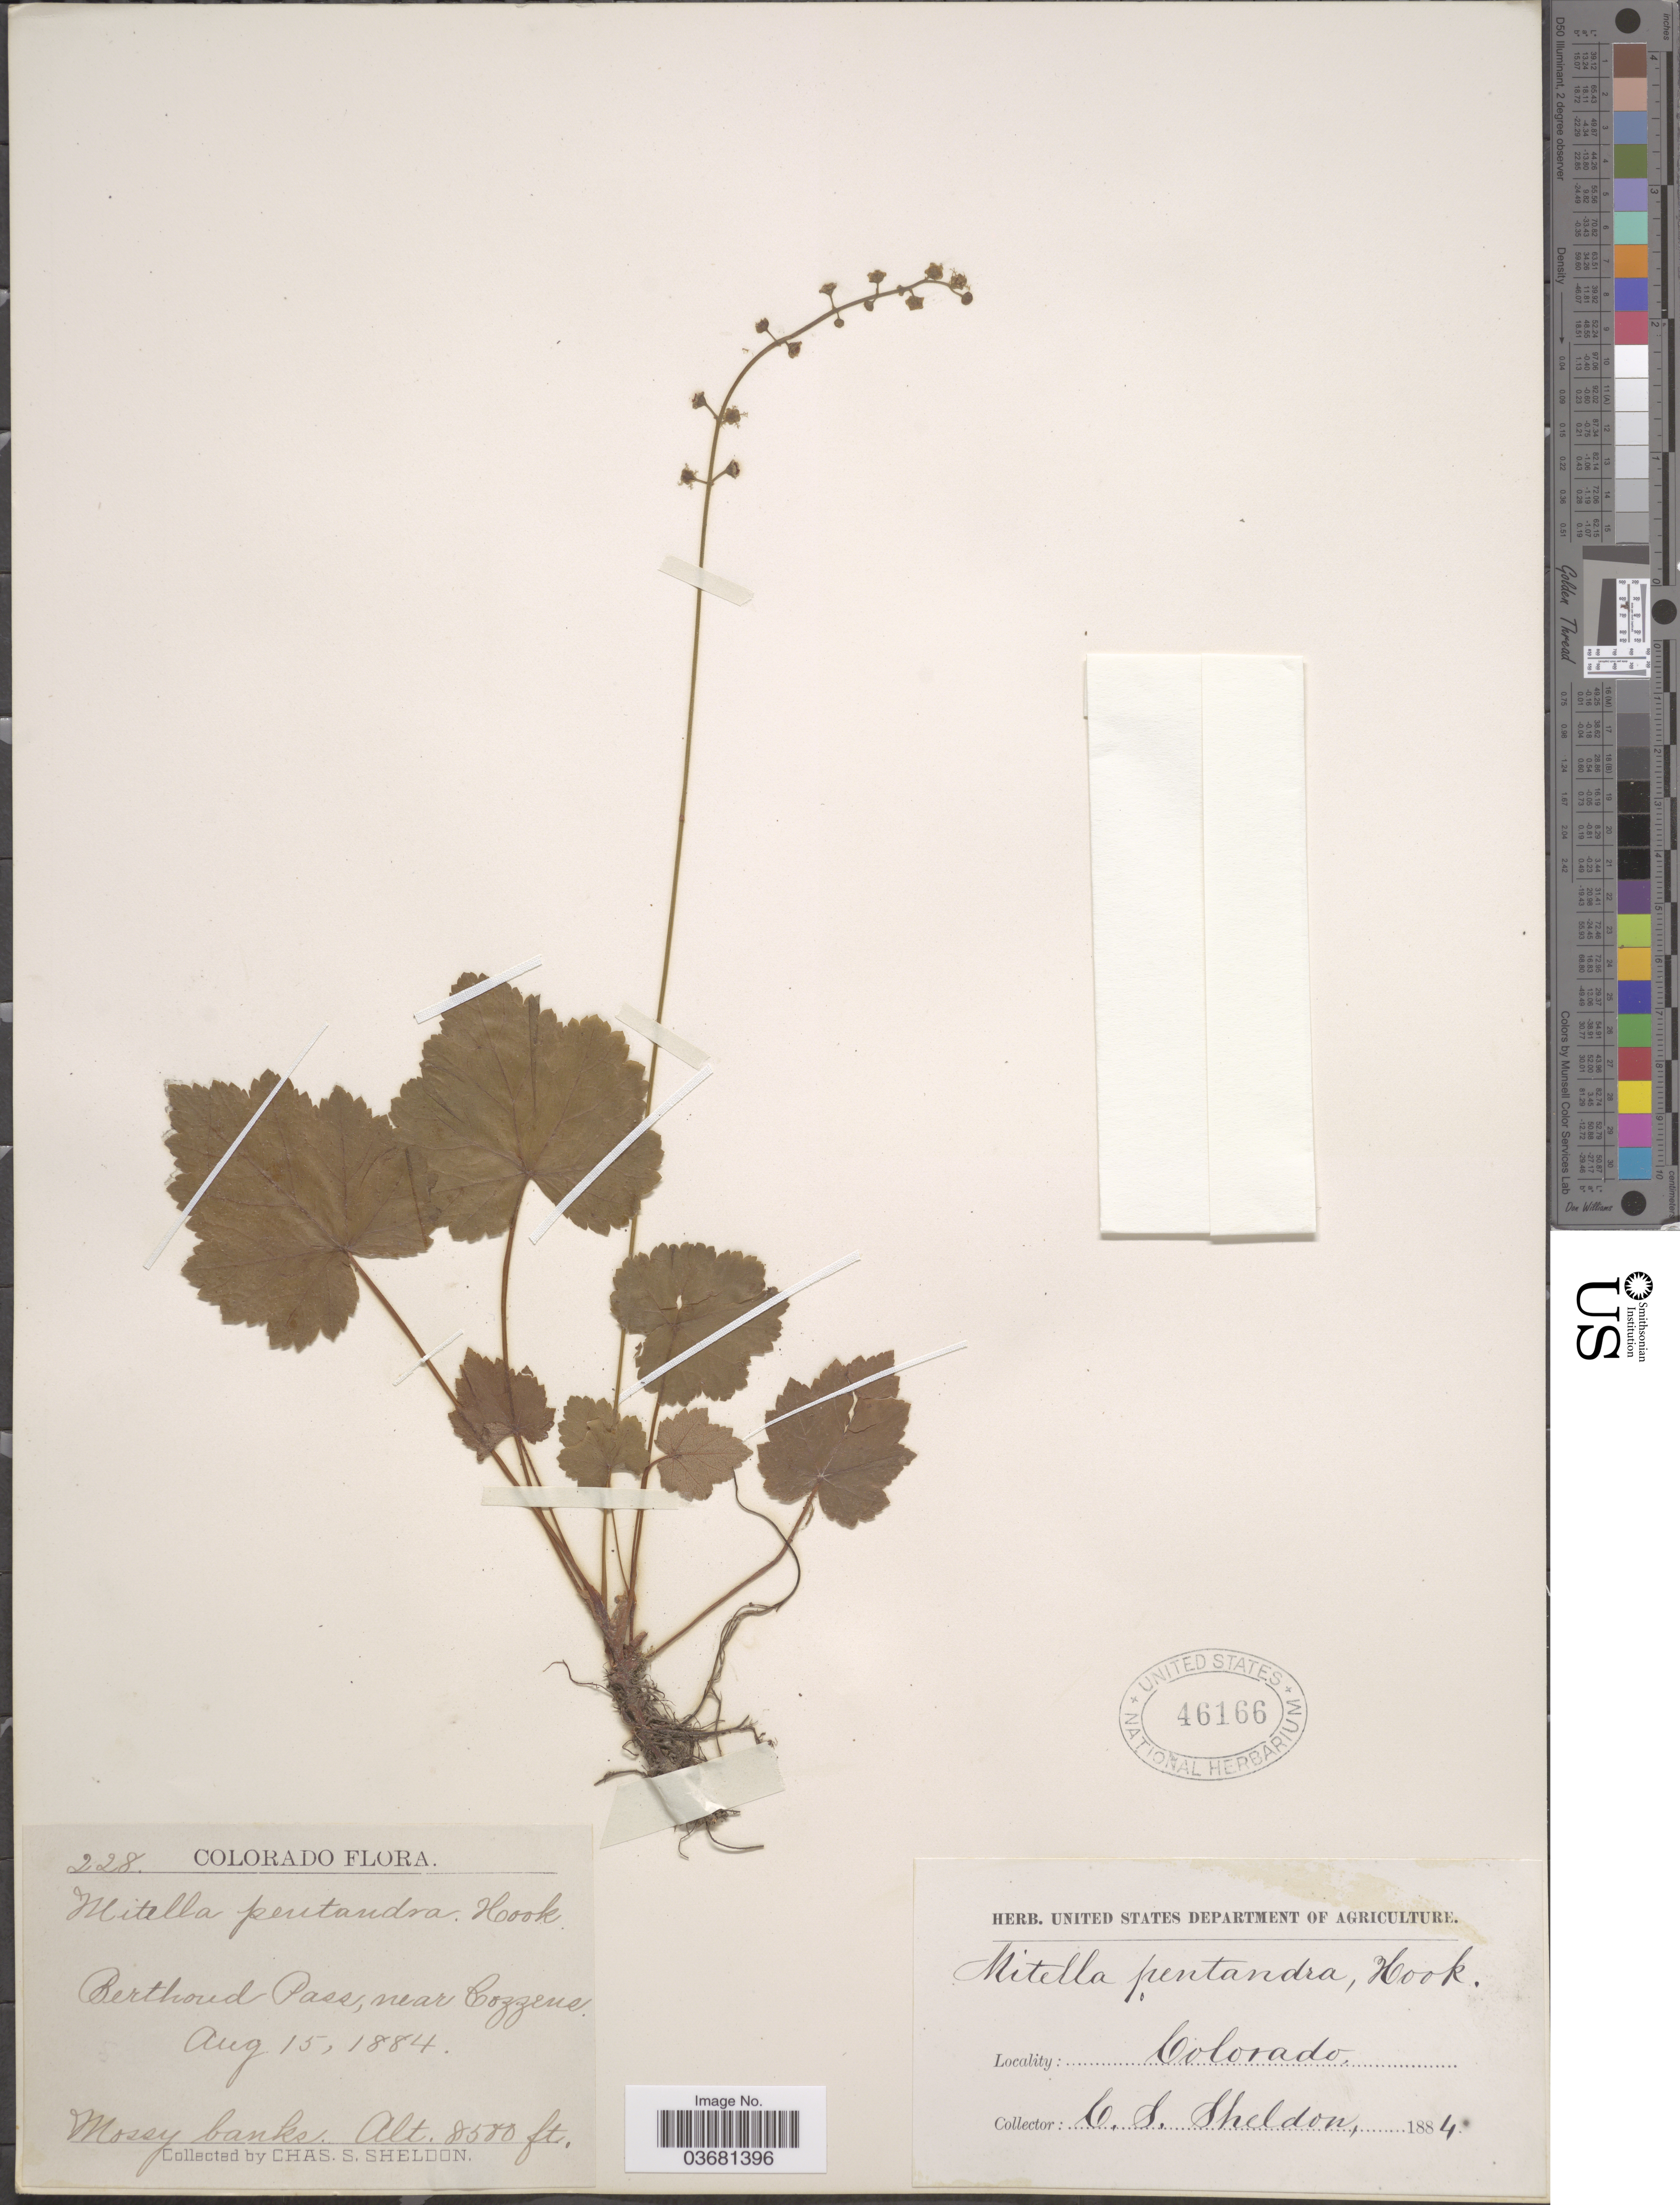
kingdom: Plantae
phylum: Tracheophyta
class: Magnoliopsida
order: Saxifragales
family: Saxifragaceae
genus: Mitella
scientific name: Mitella pentandra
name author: Hook.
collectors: C. S. Sheldon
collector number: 228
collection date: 1884-08-15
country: United States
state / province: Colorado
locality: Berthoud Pass, near Cozzen's.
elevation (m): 2591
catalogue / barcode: US 46166